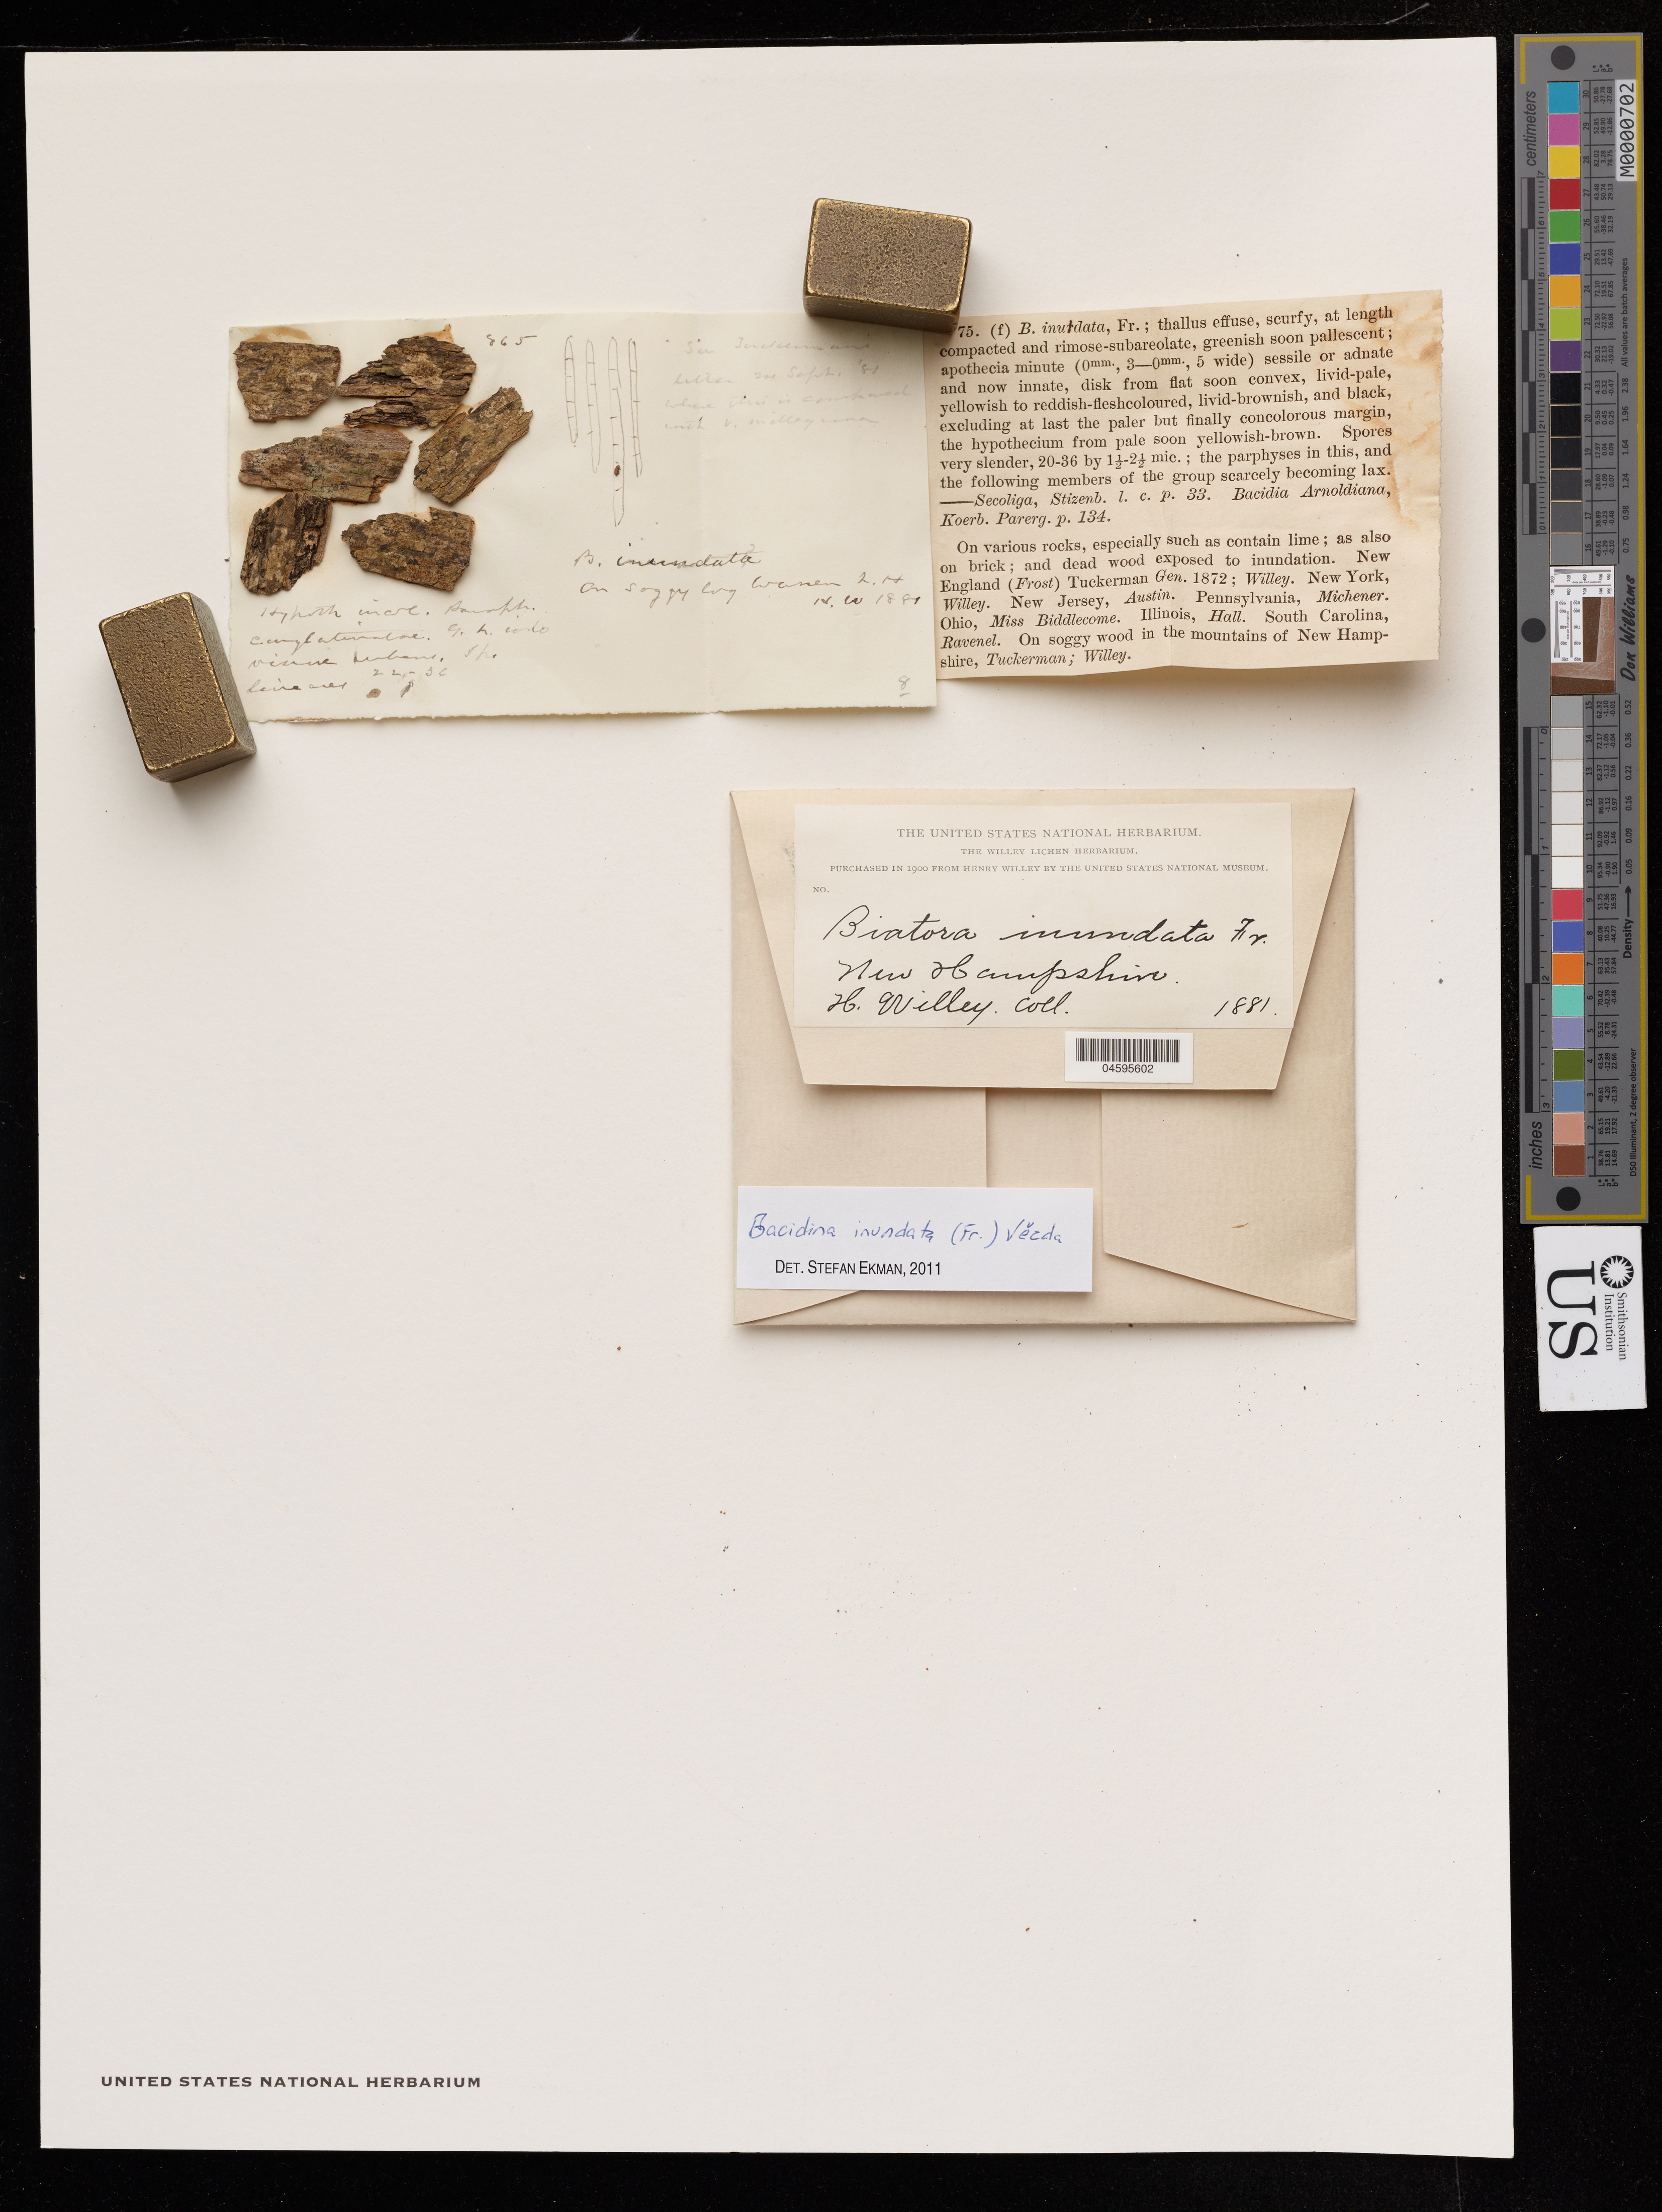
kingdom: Fungi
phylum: Ascomycota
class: Lecanoromycetes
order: Lecanorales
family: Ramalinaceae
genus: Bacidia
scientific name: Bacidia inundata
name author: (Fr.) Körb.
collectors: H. Willey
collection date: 1881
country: United States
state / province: New Hampshire